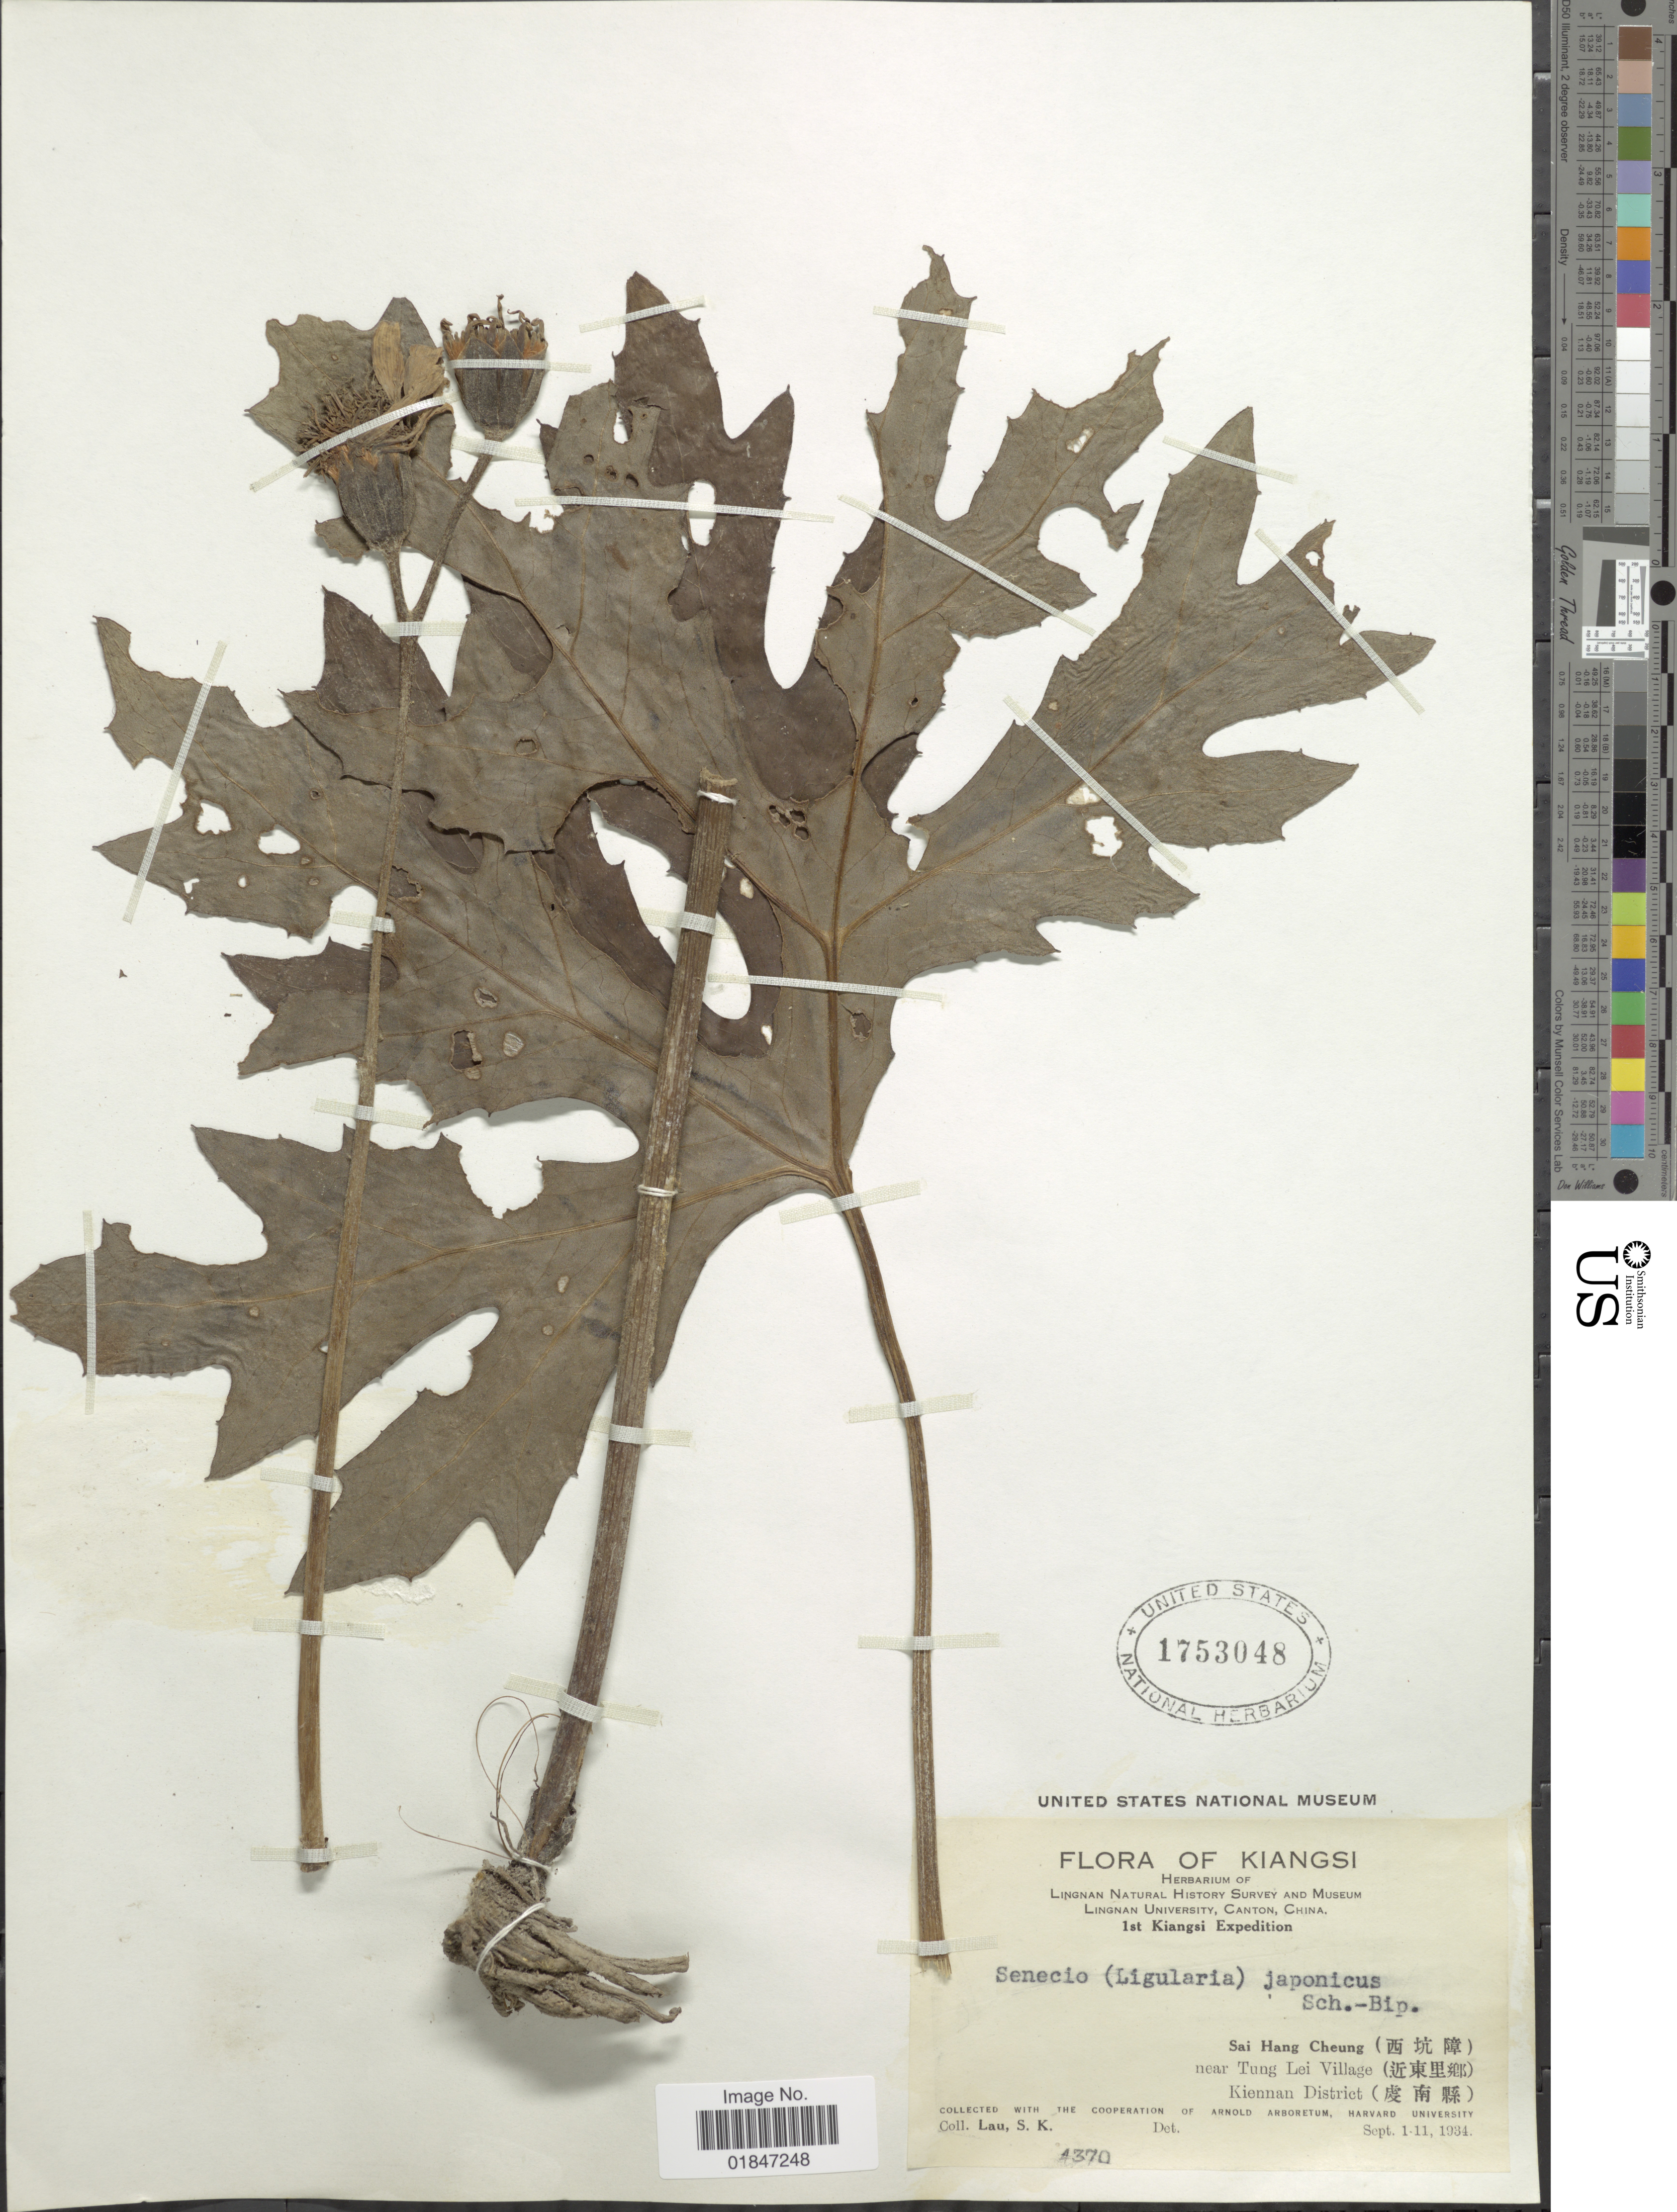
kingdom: Plantae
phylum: Tracheophyta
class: Magnoliopsida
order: Asterales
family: Asteraceae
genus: Ligularia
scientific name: Ligularia japonica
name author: (L. f.) Less. ex DC.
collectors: S. K. Lau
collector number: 4370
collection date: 1934-09-01/1934-09-11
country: China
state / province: Jiangxi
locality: Kiangsi, Sai Hang Cheung (X) near Tung Lei Village (X) Kienman District (X).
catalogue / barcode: US 1753048